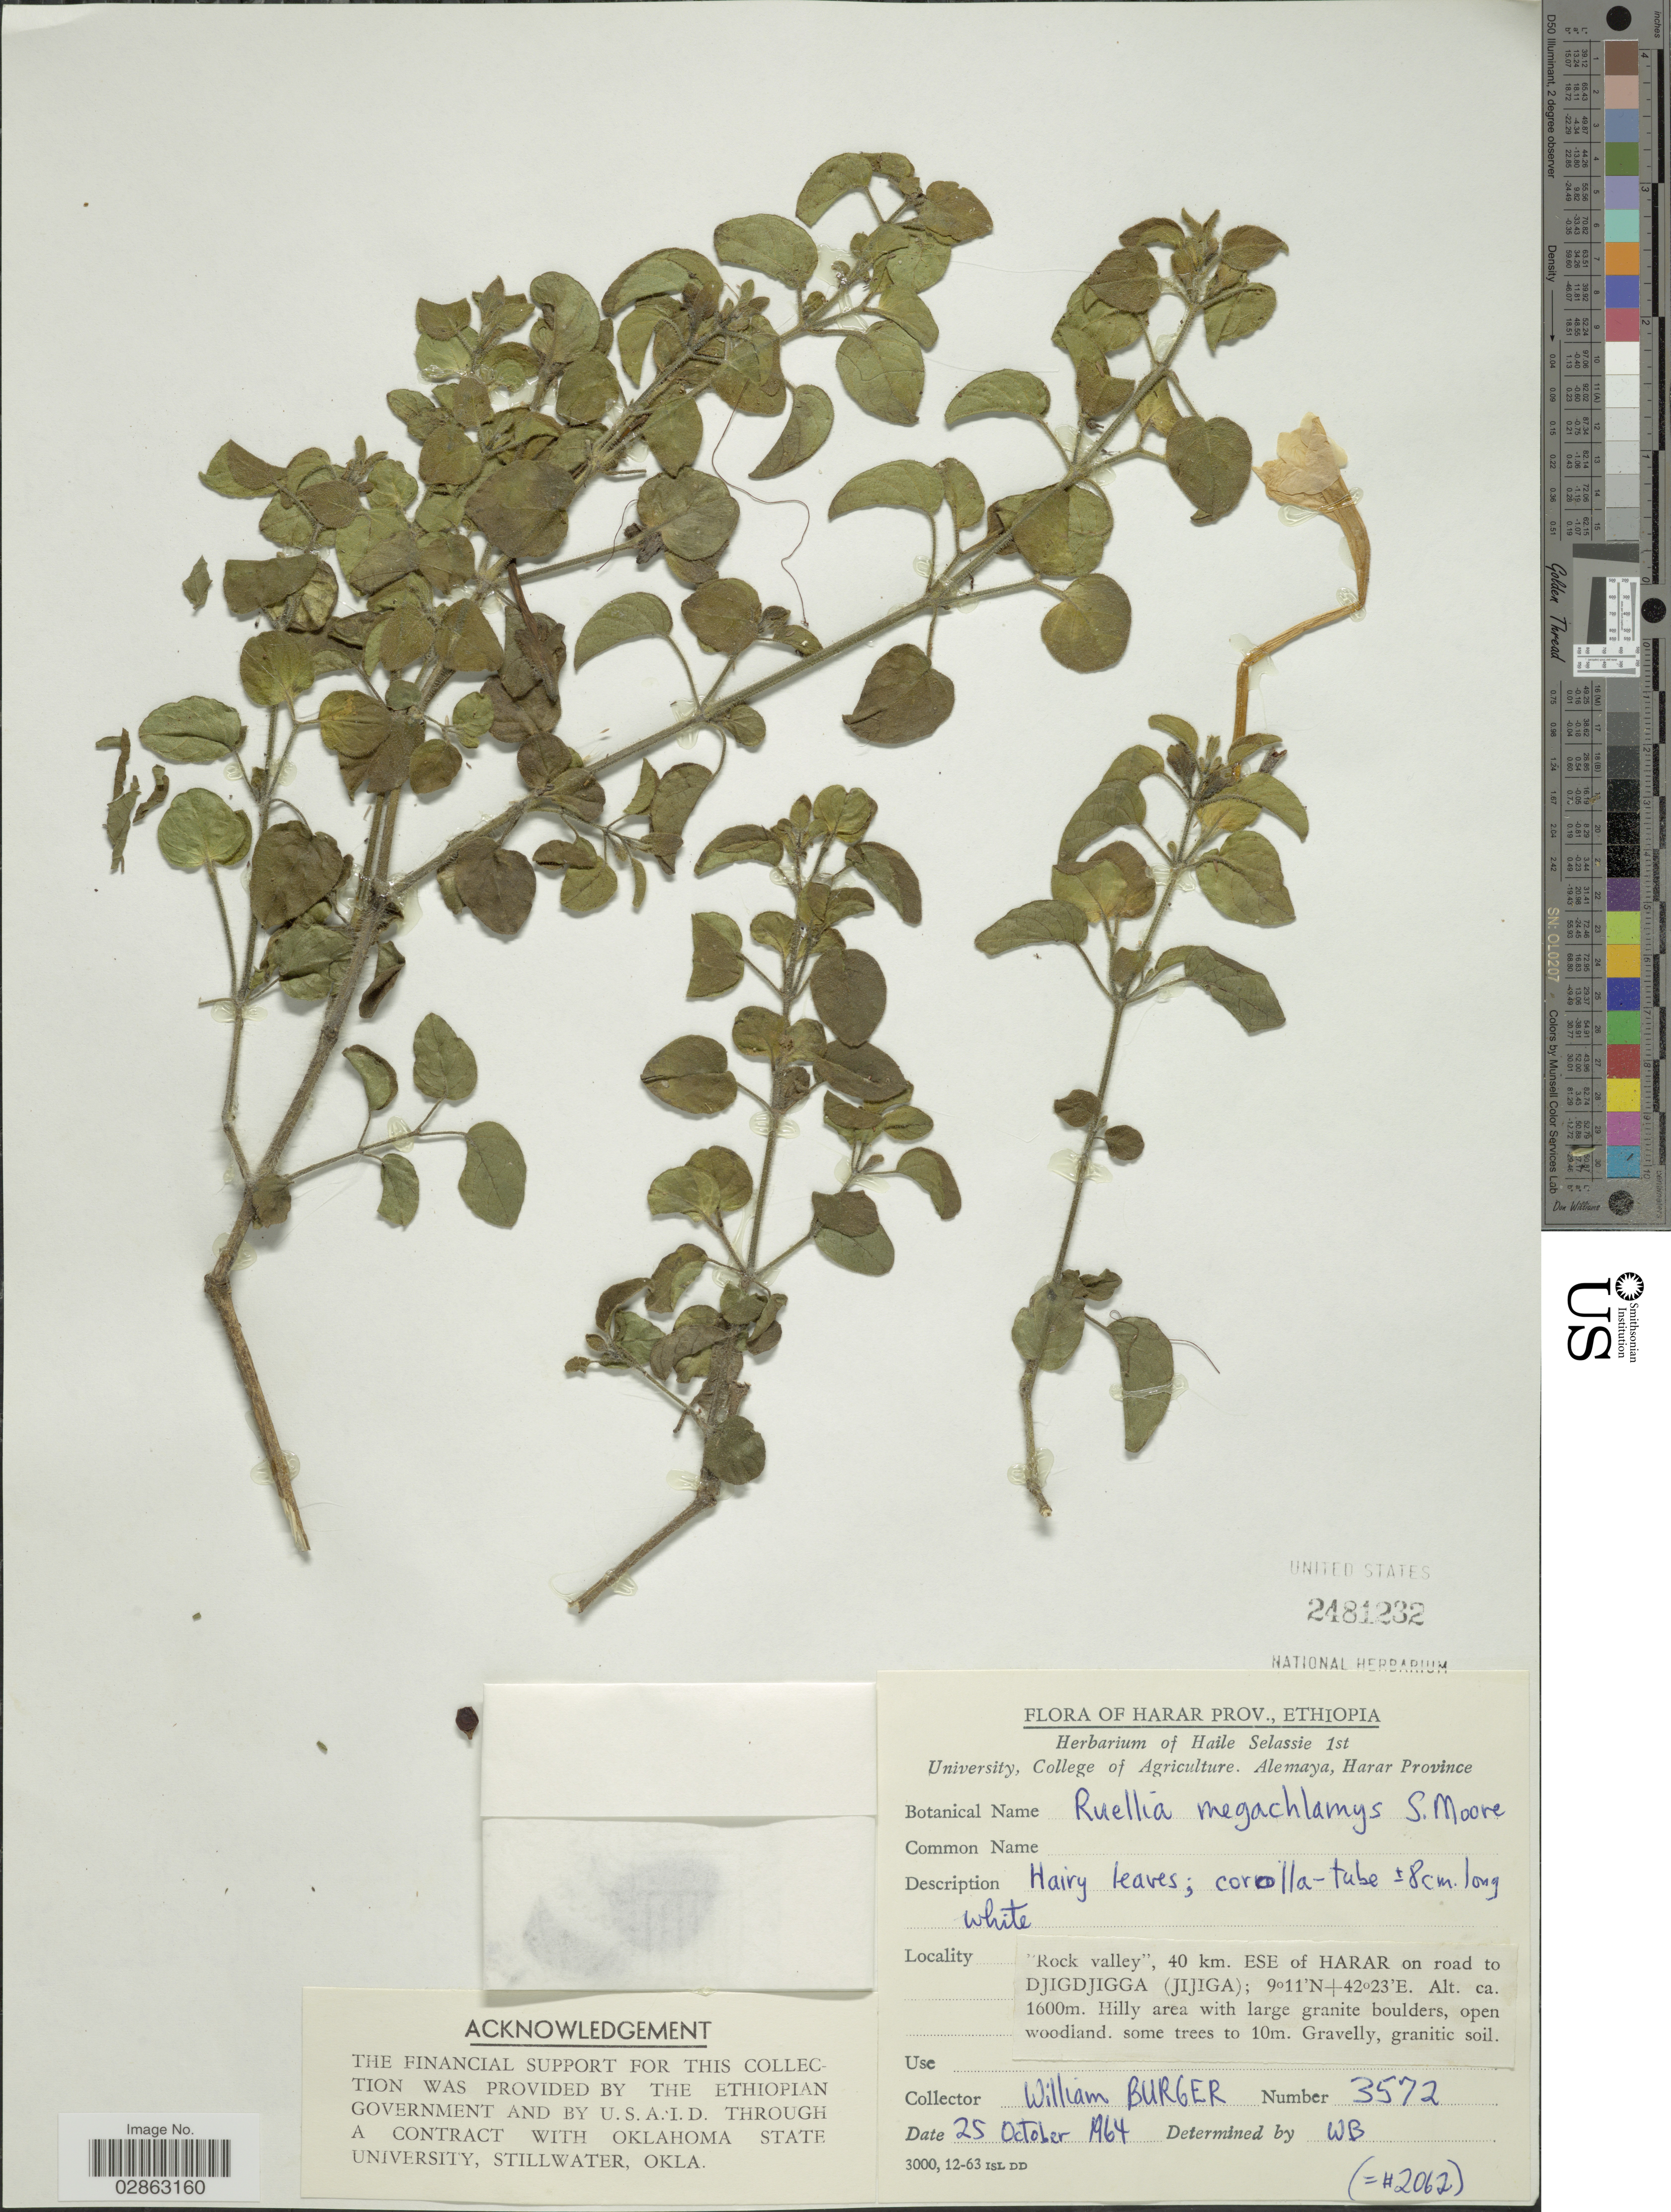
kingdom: Plantae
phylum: Tracheophyta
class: Magnoliopsida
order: Lamiales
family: Acanthaceae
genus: Ruellia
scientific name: Ruellia megachlamys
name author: S. Moore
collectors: W. Burger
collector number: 3572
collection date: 1964-10-25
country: Ethiopia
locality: Harar Prov., "Rock valley", 40 km. ESE of Harar on road to Djigdjigga (Jijiga).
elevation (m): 1600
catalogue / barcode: US 2481232